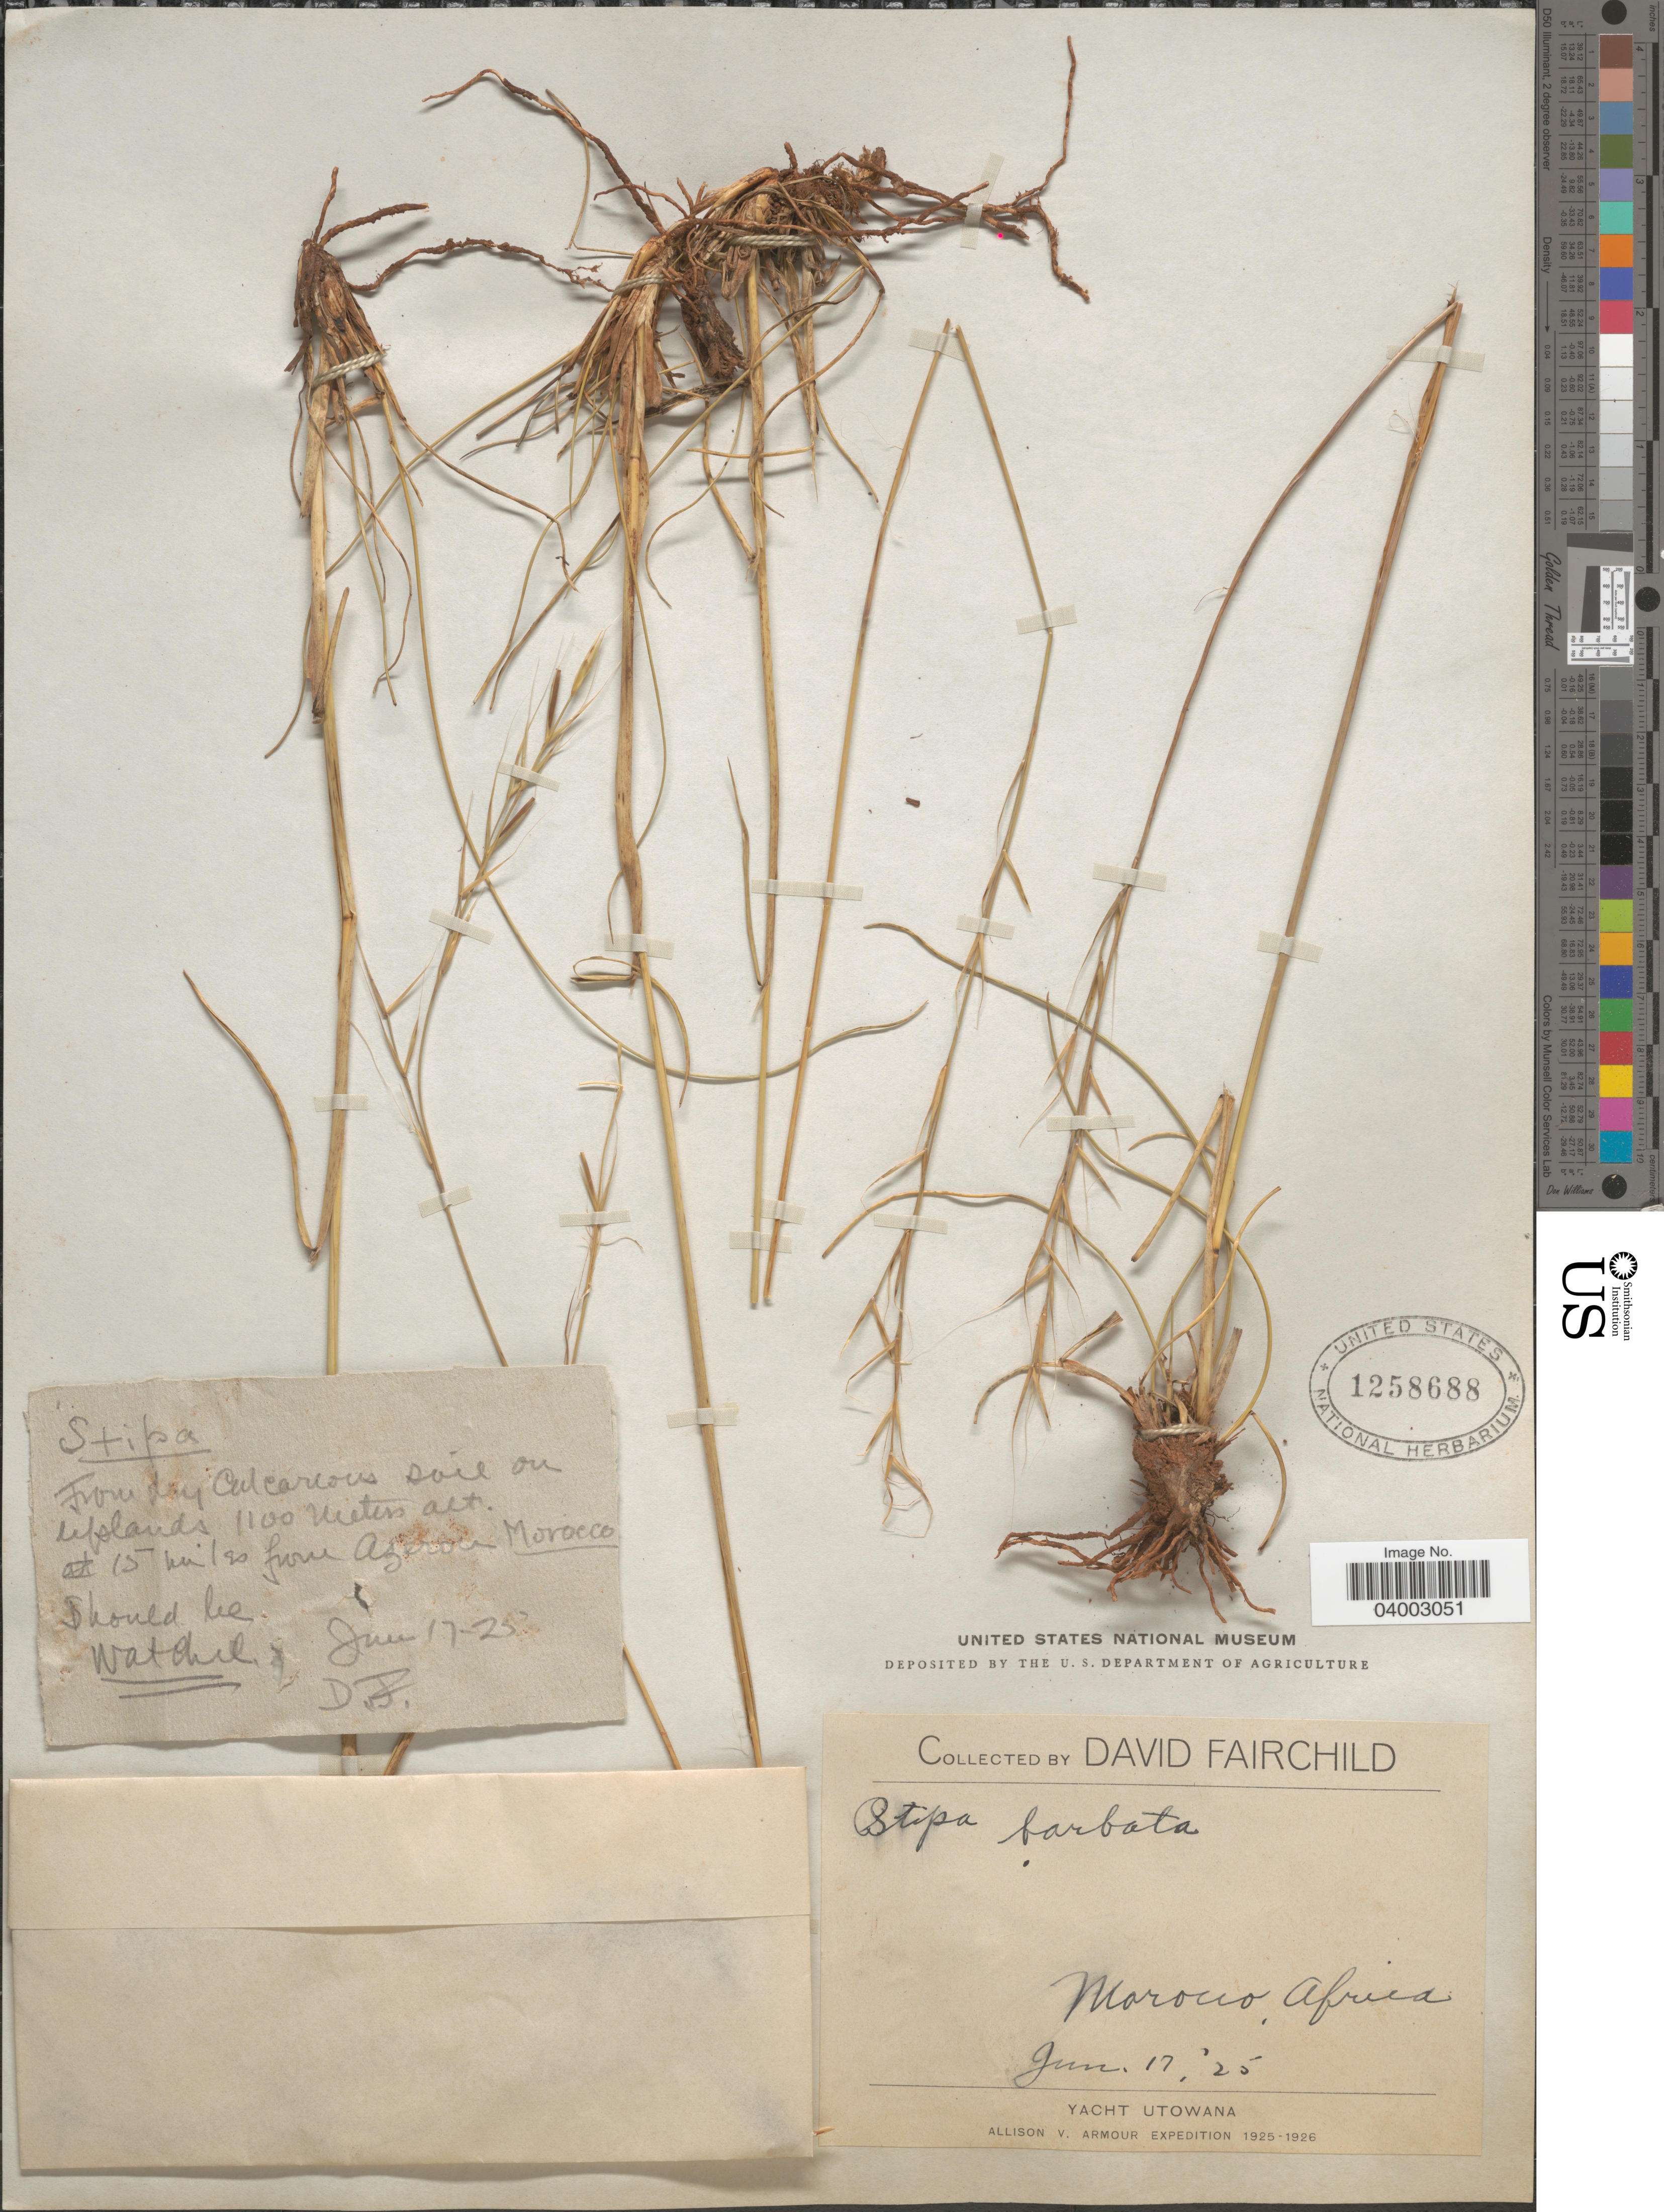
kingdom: Plantae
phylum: Tracheophyta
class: Liliopsida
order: Poales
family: Poaceae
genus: Stipa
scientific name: Stipa barbata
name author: Michx.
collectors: D. Fairchild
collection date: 1925-06-17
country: Morocco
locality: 15 miles from Azerou.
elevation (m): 1100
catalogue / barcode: US 1258688